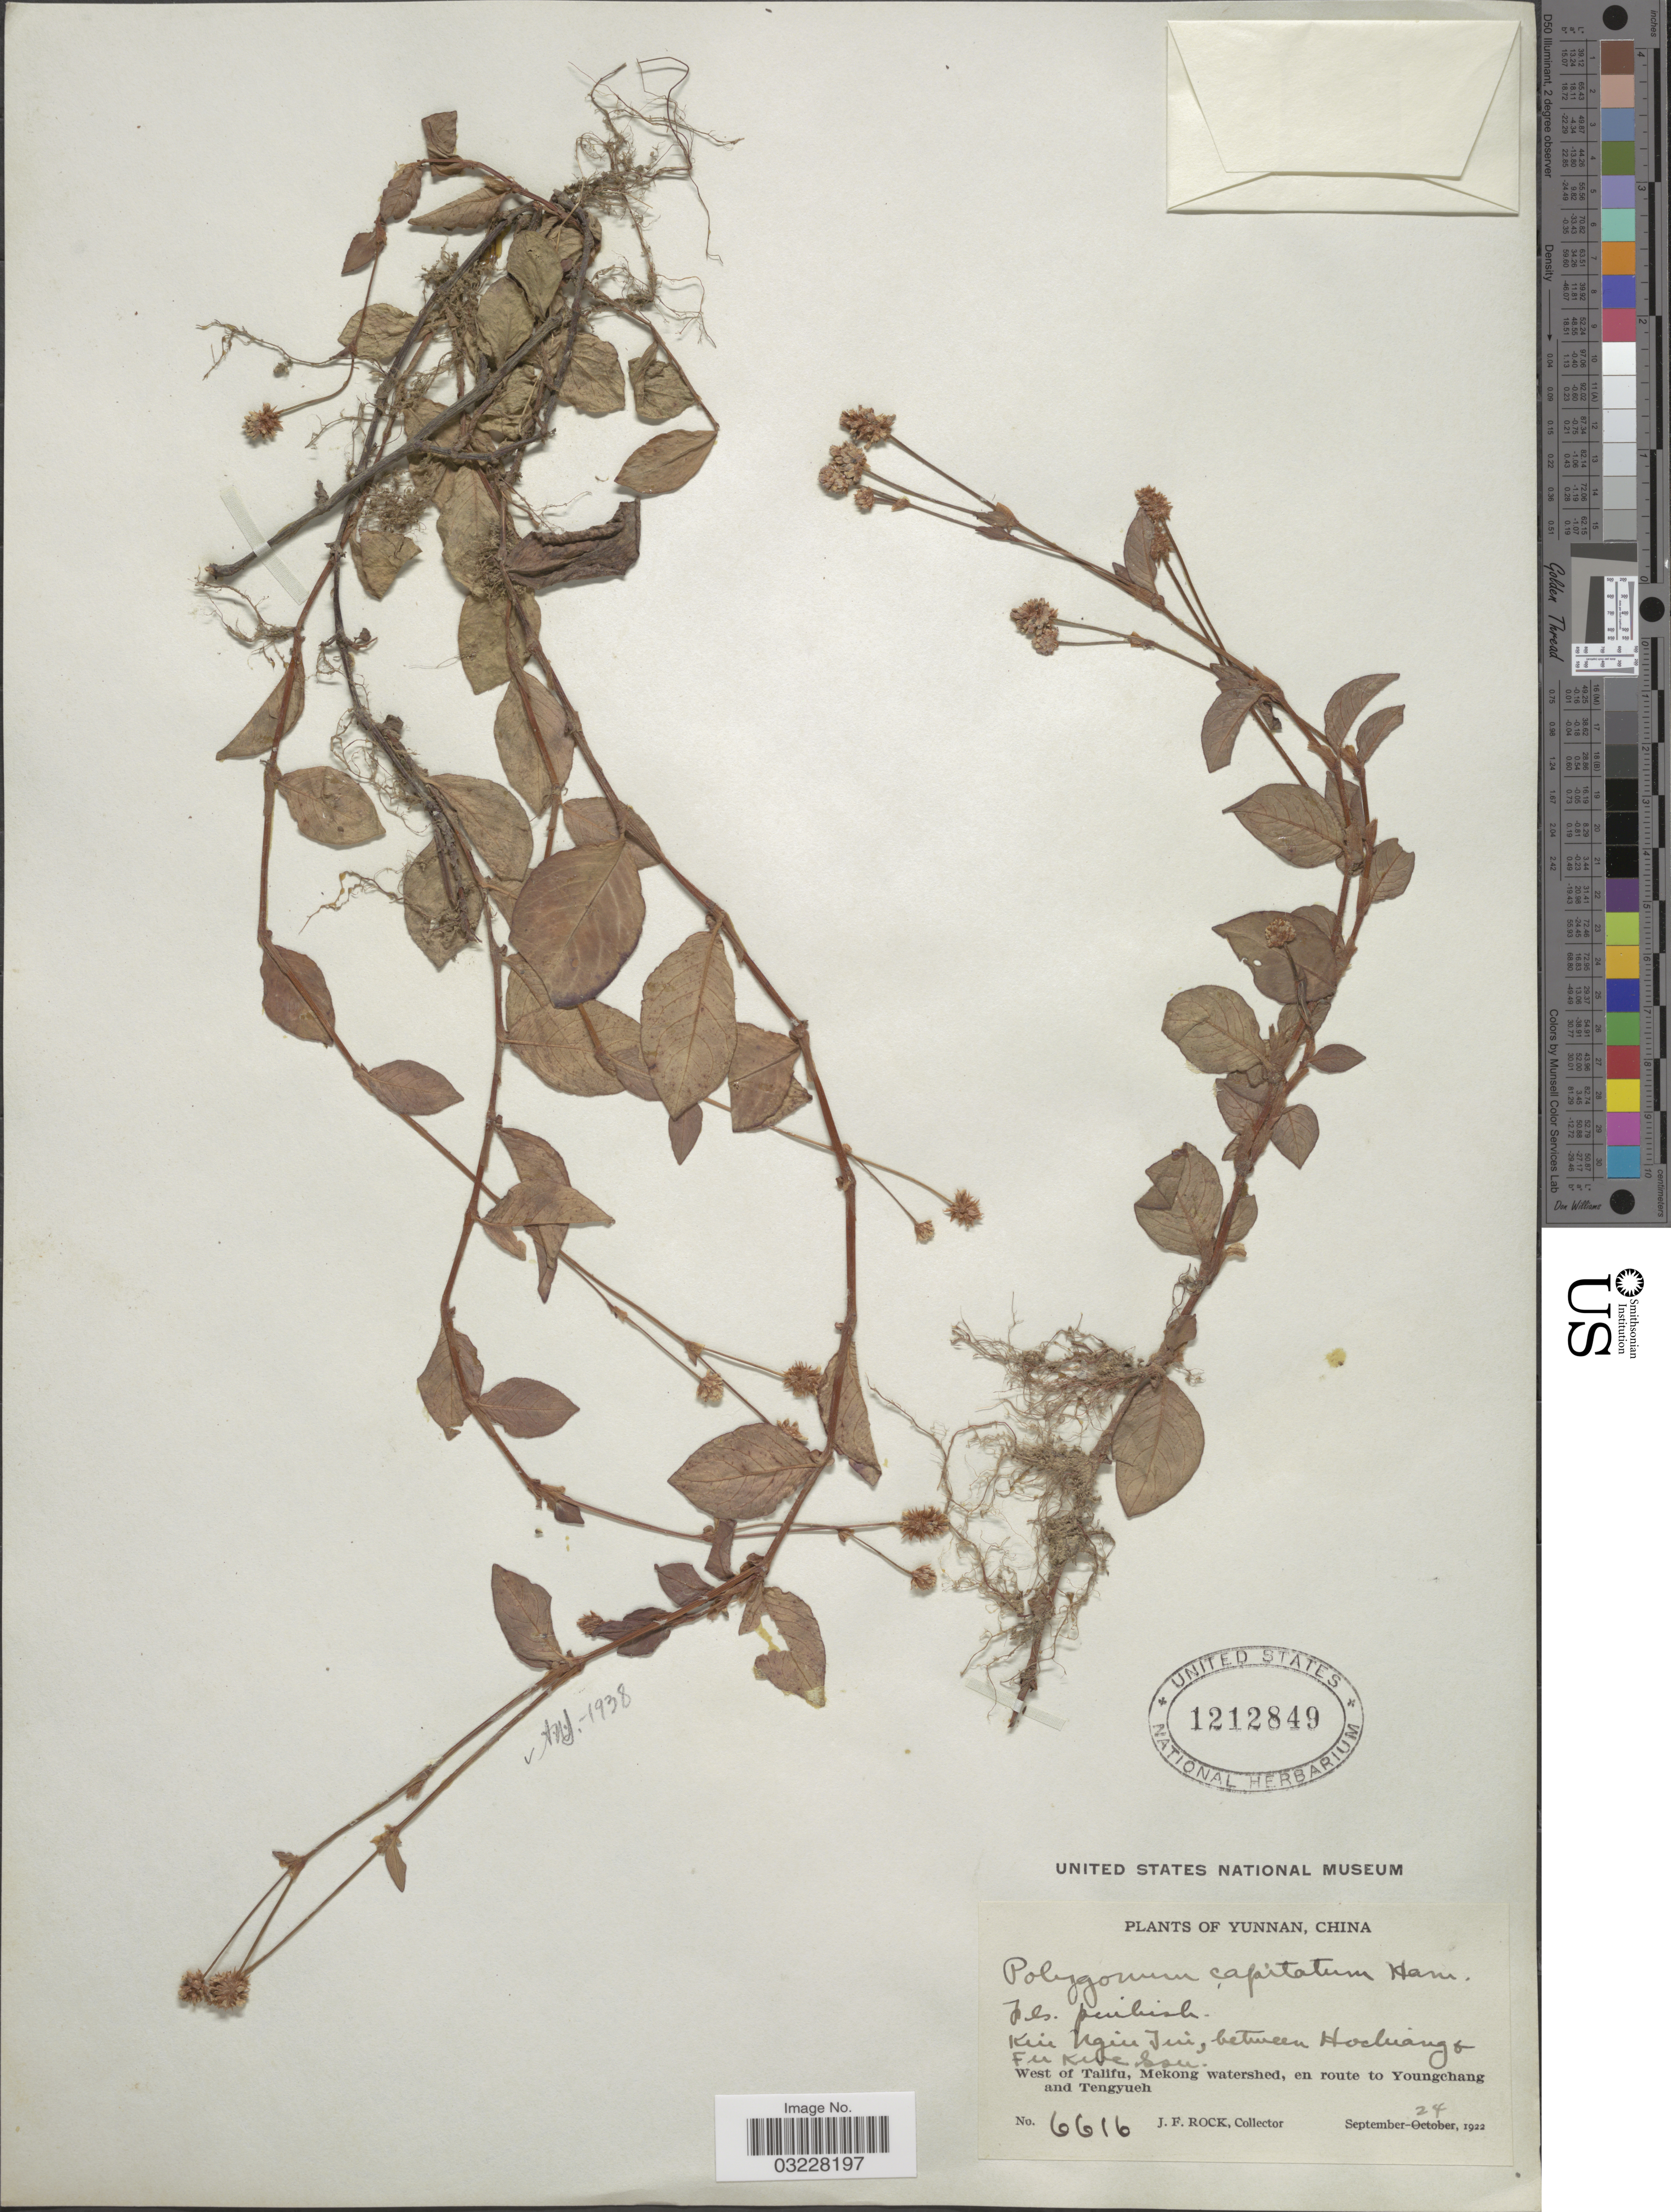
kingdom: Plantae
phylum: Tracheophyta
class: Magnoliopsida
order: Caryophyllales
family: Polygonaceae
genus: Polygonum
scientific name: Polygonum capitatum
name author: Buch.-Ham. ex D. Don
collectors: J. Rock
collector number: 6616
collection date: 1922-09-24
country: China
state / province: Yunnan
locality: Kei Ngiu Tui, between Hochiang to Fu Kive Sau. West of Talifu, Mekong watershed, en route to Youngchang and Tengyueh.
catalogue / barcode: US 1212849